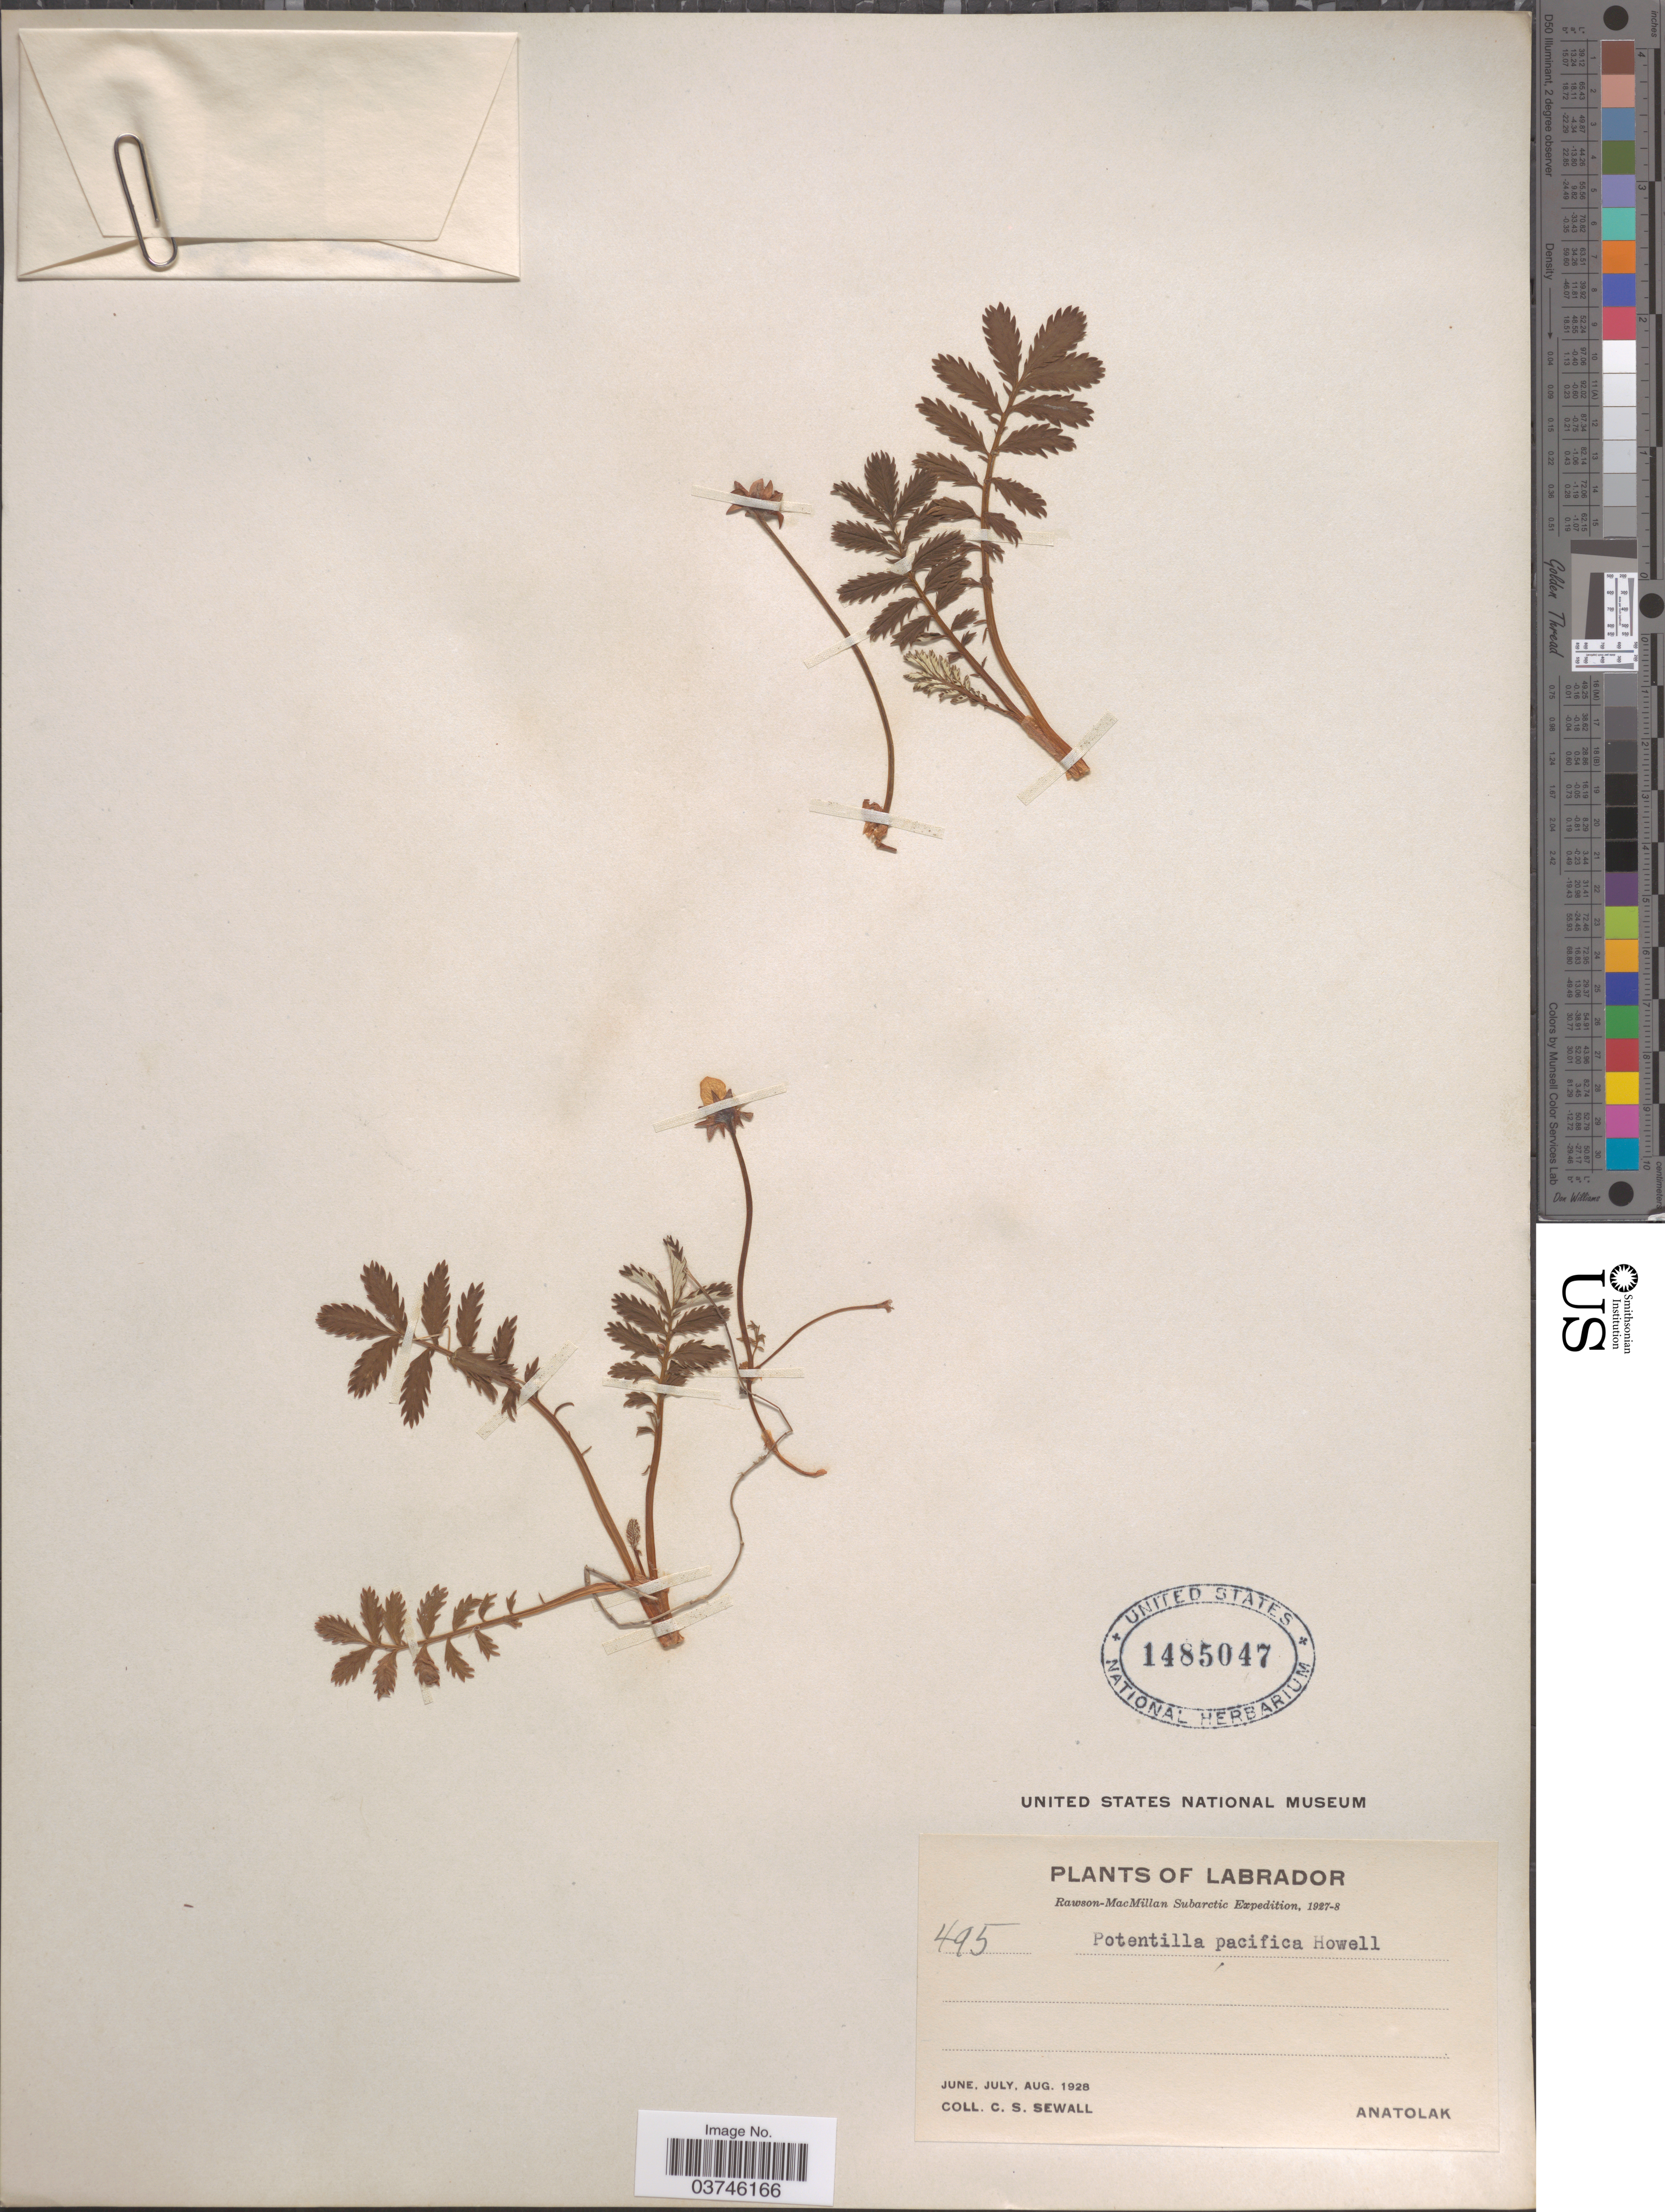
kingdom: Plantae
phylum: Tracheophyta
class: Magnoliopsida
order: Rosales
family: Rosaceae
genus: Argentina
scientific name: Argentina pacifica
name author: (Howell) Rydb.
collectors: C. Sewall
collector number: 495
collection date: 1928-06/1928-08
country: Canada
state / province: Newfoundland and Labrador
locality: Labrador. Anatolak.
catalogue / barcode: US 1485047